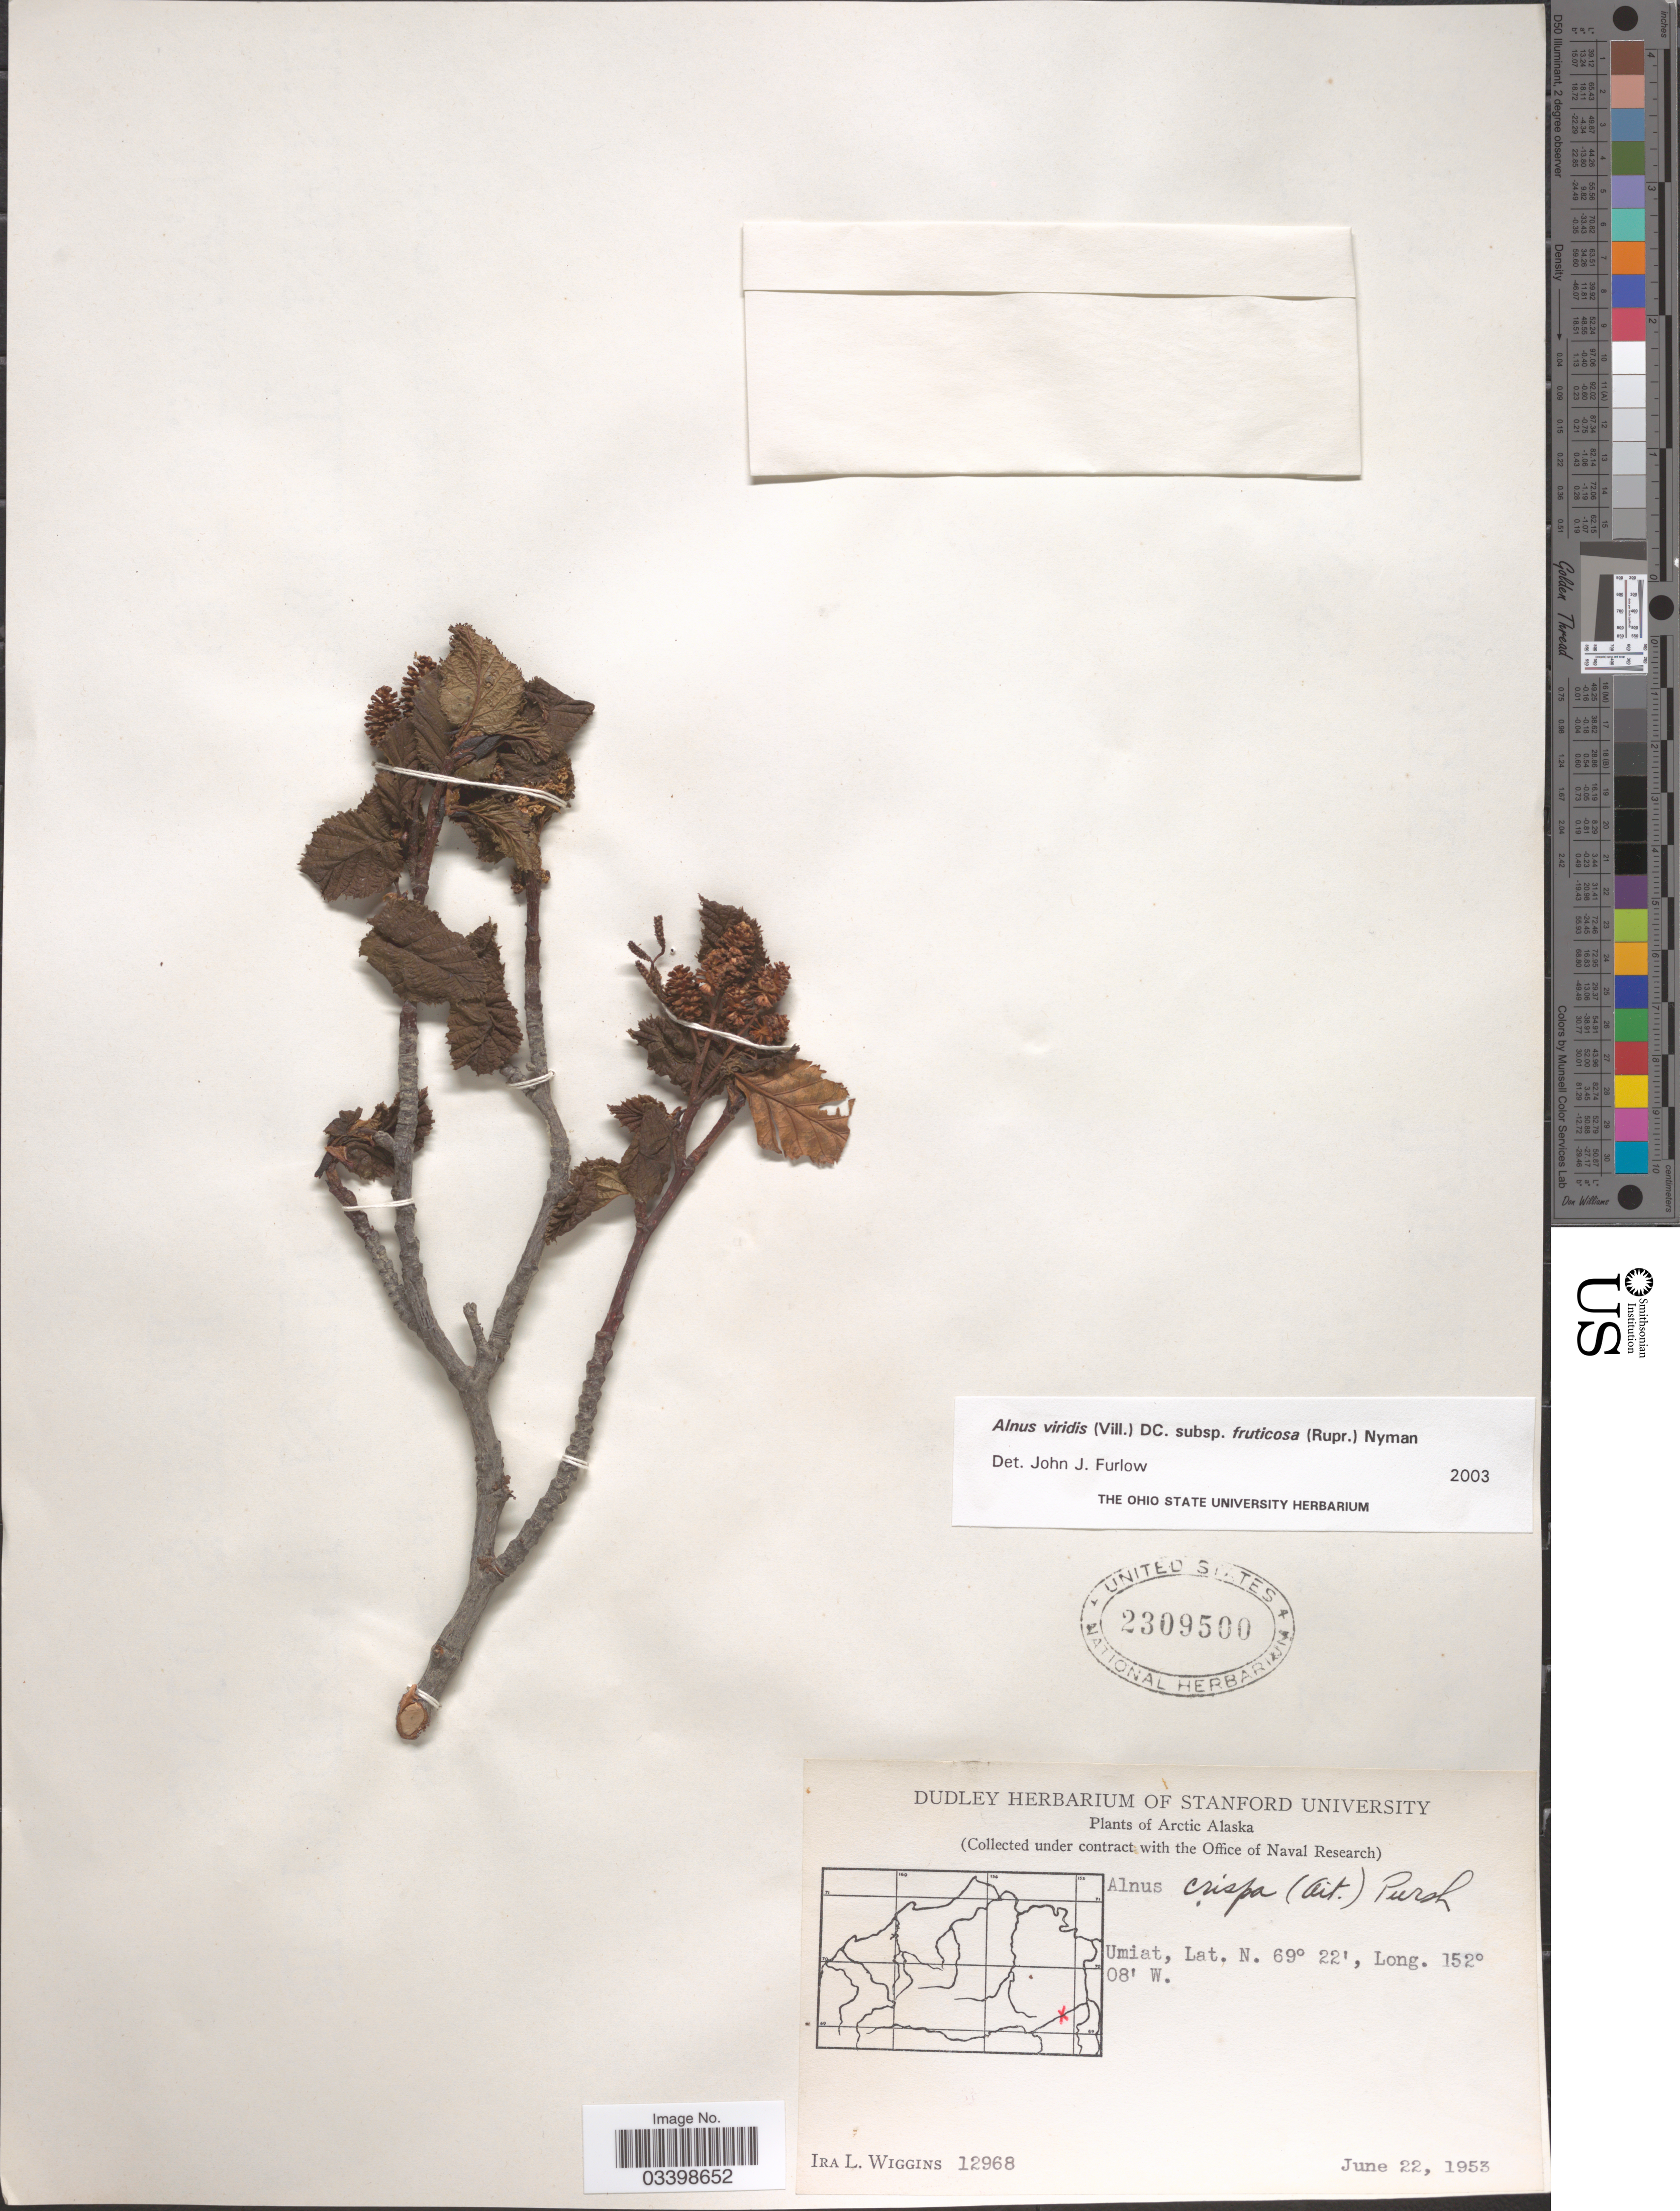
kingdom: Plantae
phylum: Tracheophyta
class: Magnoliopsida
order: Fagales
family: Betulaceae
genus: Alnus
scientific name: Alnus viridis subsp. fruticosa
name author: (Rupr.) Nyman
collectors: I. L. Wiggins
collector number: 12968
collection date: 1953-06-22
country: United States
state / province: Alaska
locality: Arctic Alaska. Umiat.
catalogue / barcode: US 2309500